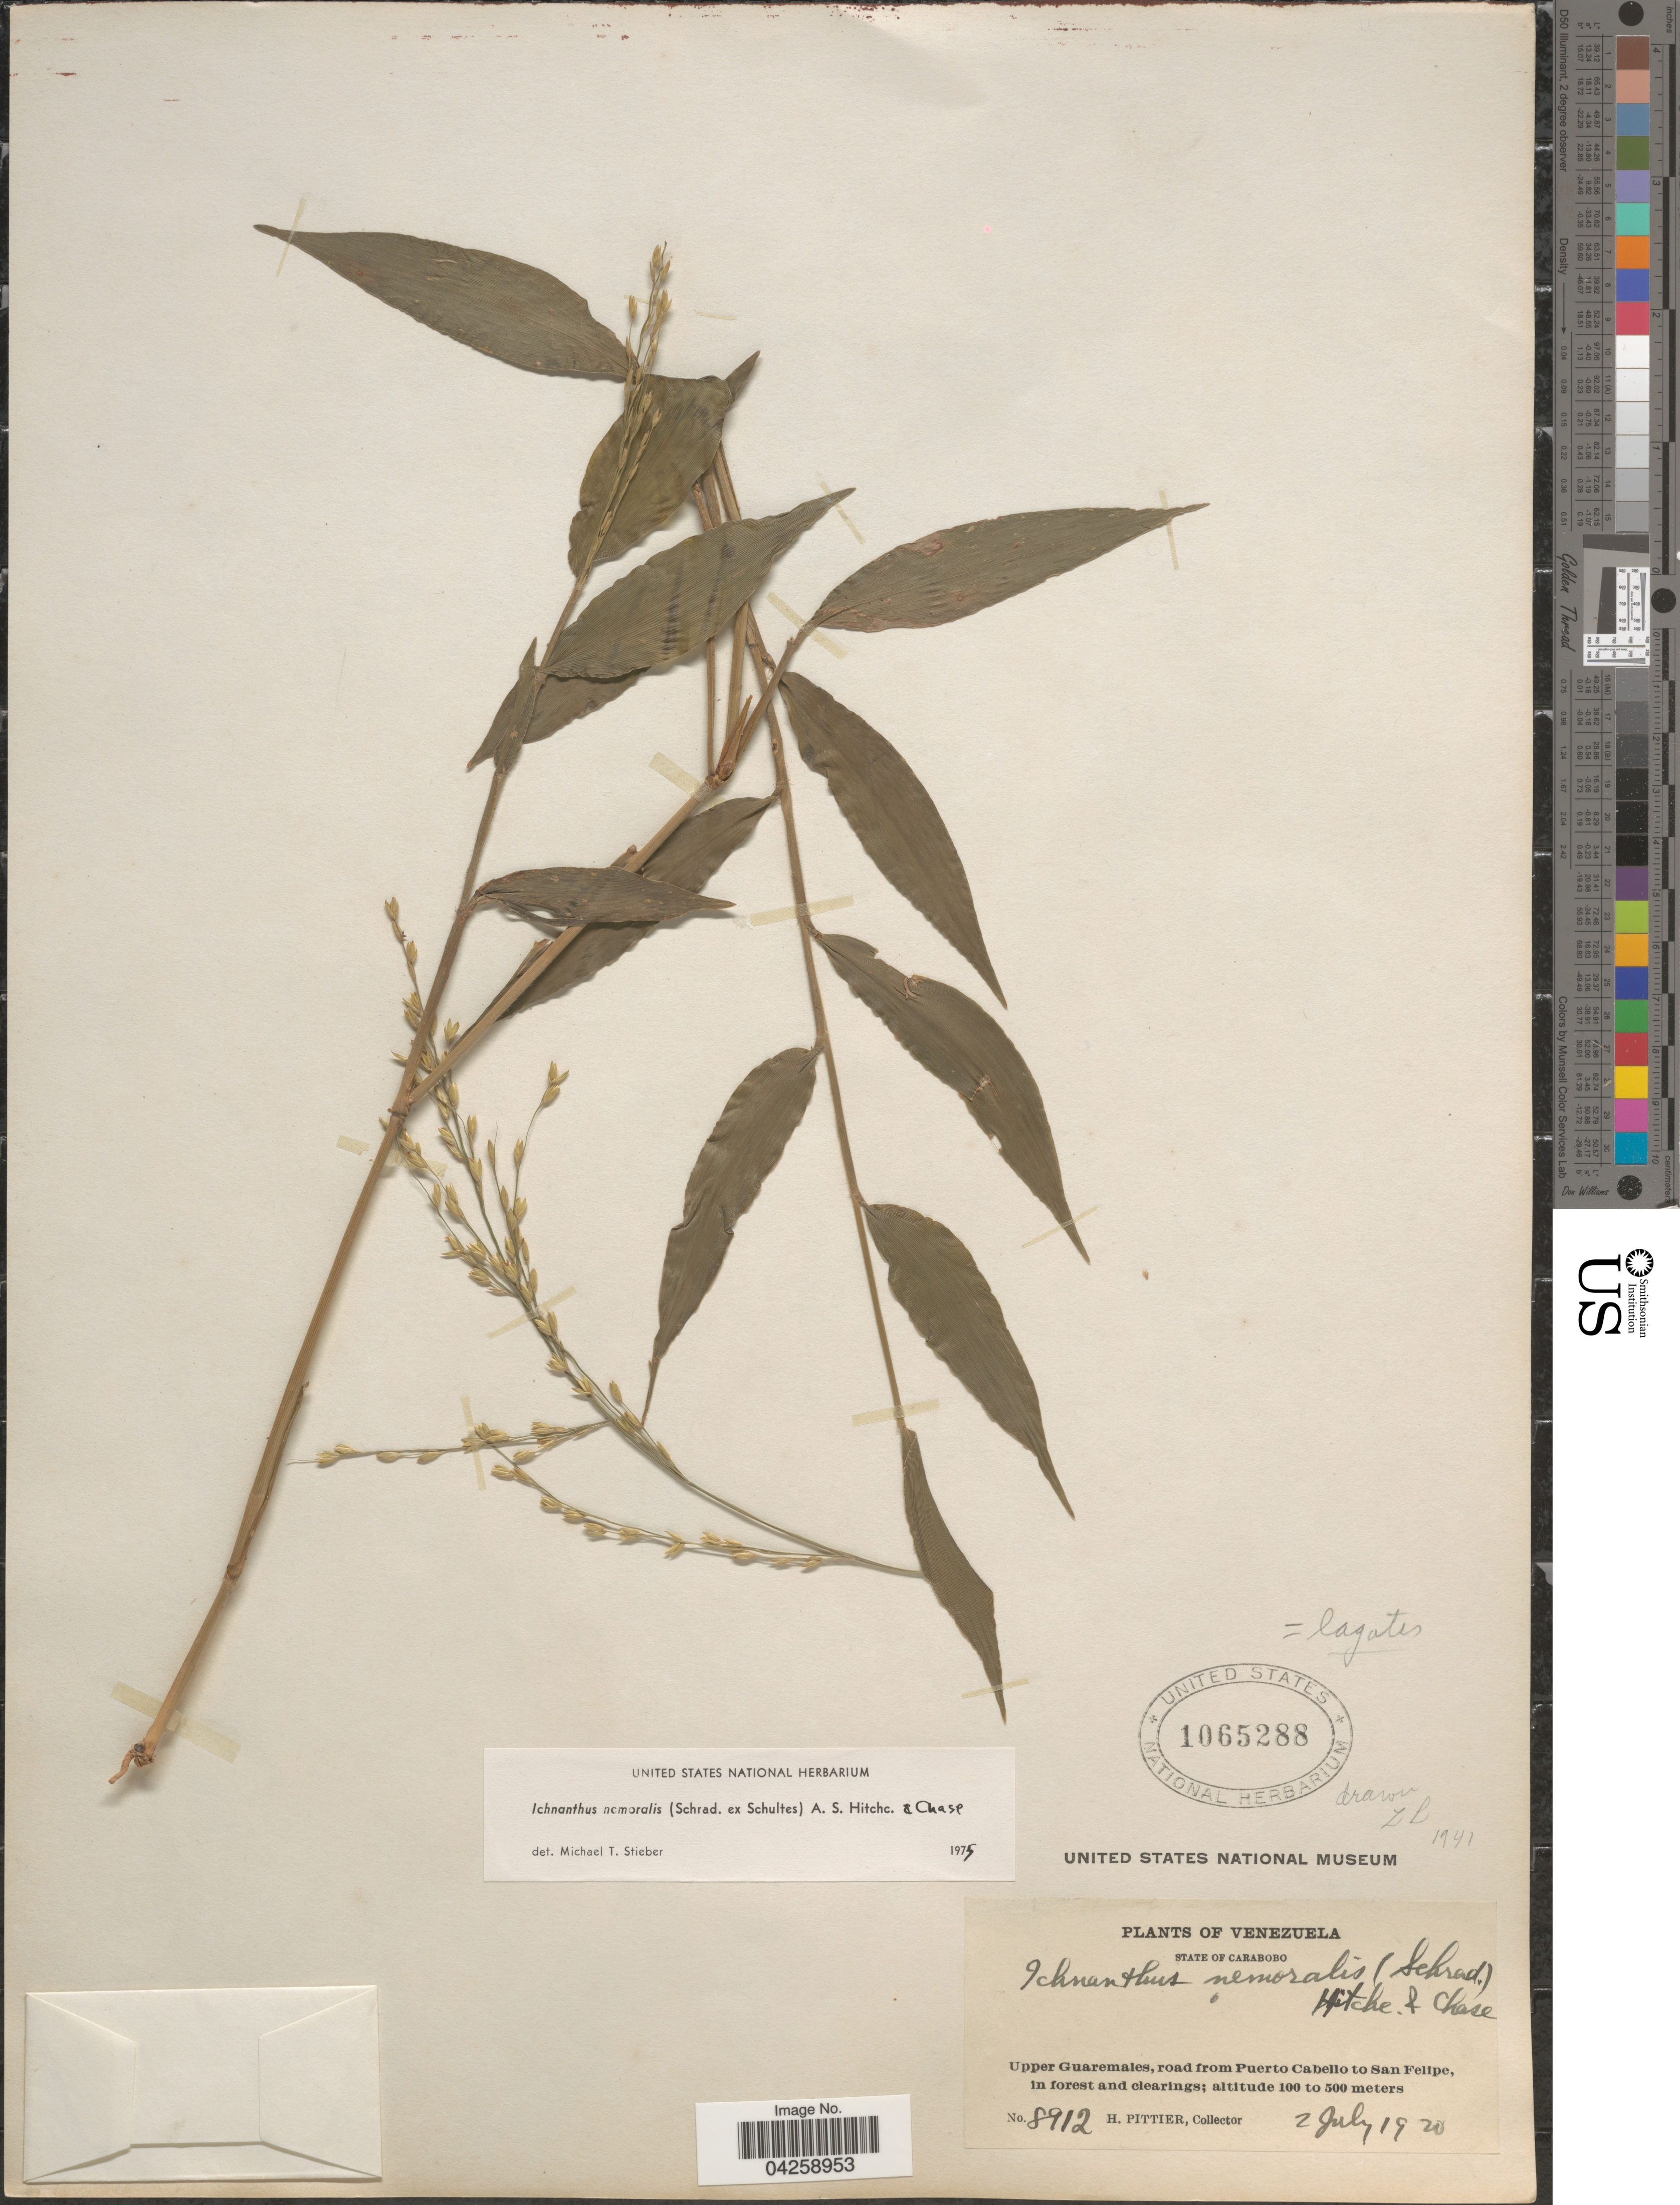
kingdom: Plantae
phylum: Tracheophyta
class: Liliopsida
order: Poales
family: Poaceae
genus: Ichnanthus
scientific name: Ichnanthus nemoralis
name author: (Schrad.) Hitchc. & Chase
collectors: H. F. Pittier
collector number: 8912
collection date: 1920-07-02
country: Venezuela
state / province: Carabobo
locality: Upper Guaremales, road from Puerto Cabello to San Felipe.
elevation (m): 100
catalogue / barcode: US 1065288